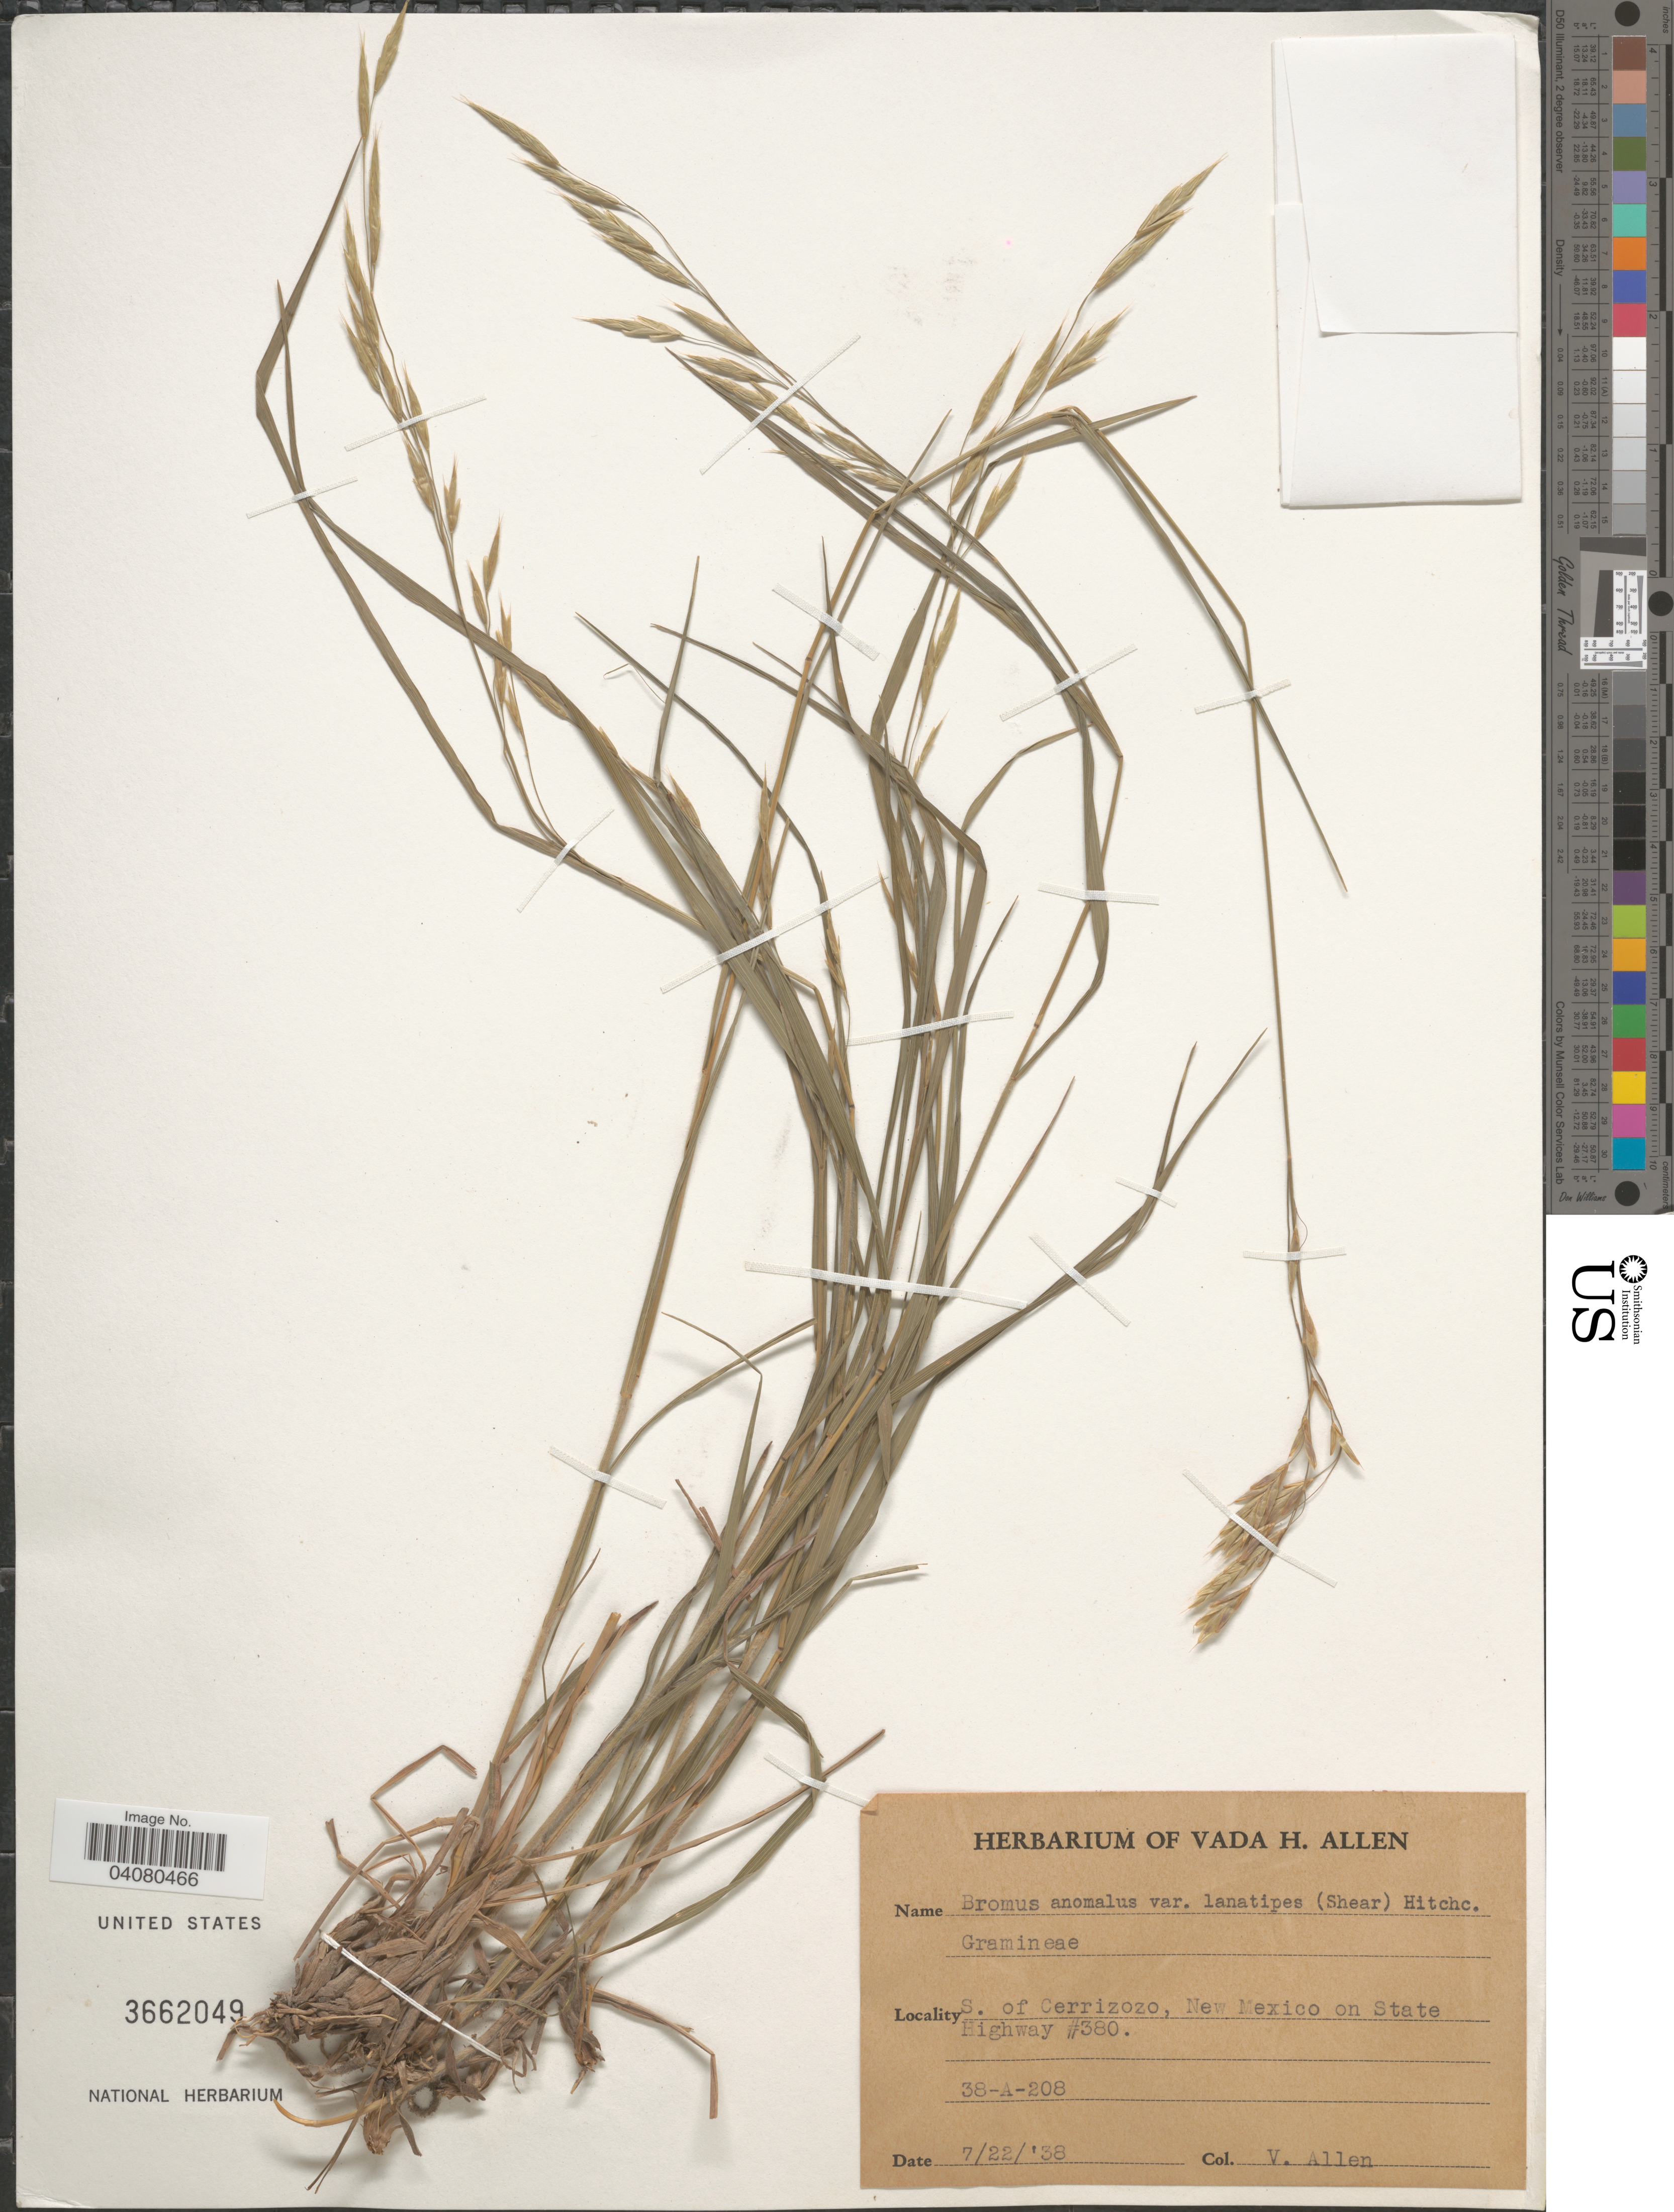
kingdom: Plantae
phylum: Tracheophyta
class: Liliopsida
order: Poales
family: Poaceae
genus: Bromus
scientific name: Bromus anomalus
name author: Rupr. ex E. Fourn.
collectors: V. Allen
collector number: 38-A-208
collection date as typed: Transcribed d/m/y: 22/7/38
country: United States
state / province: New Mexico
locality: S.of Cerrizozo, New Mexico on State Highway #380.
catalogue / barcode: US 3662049